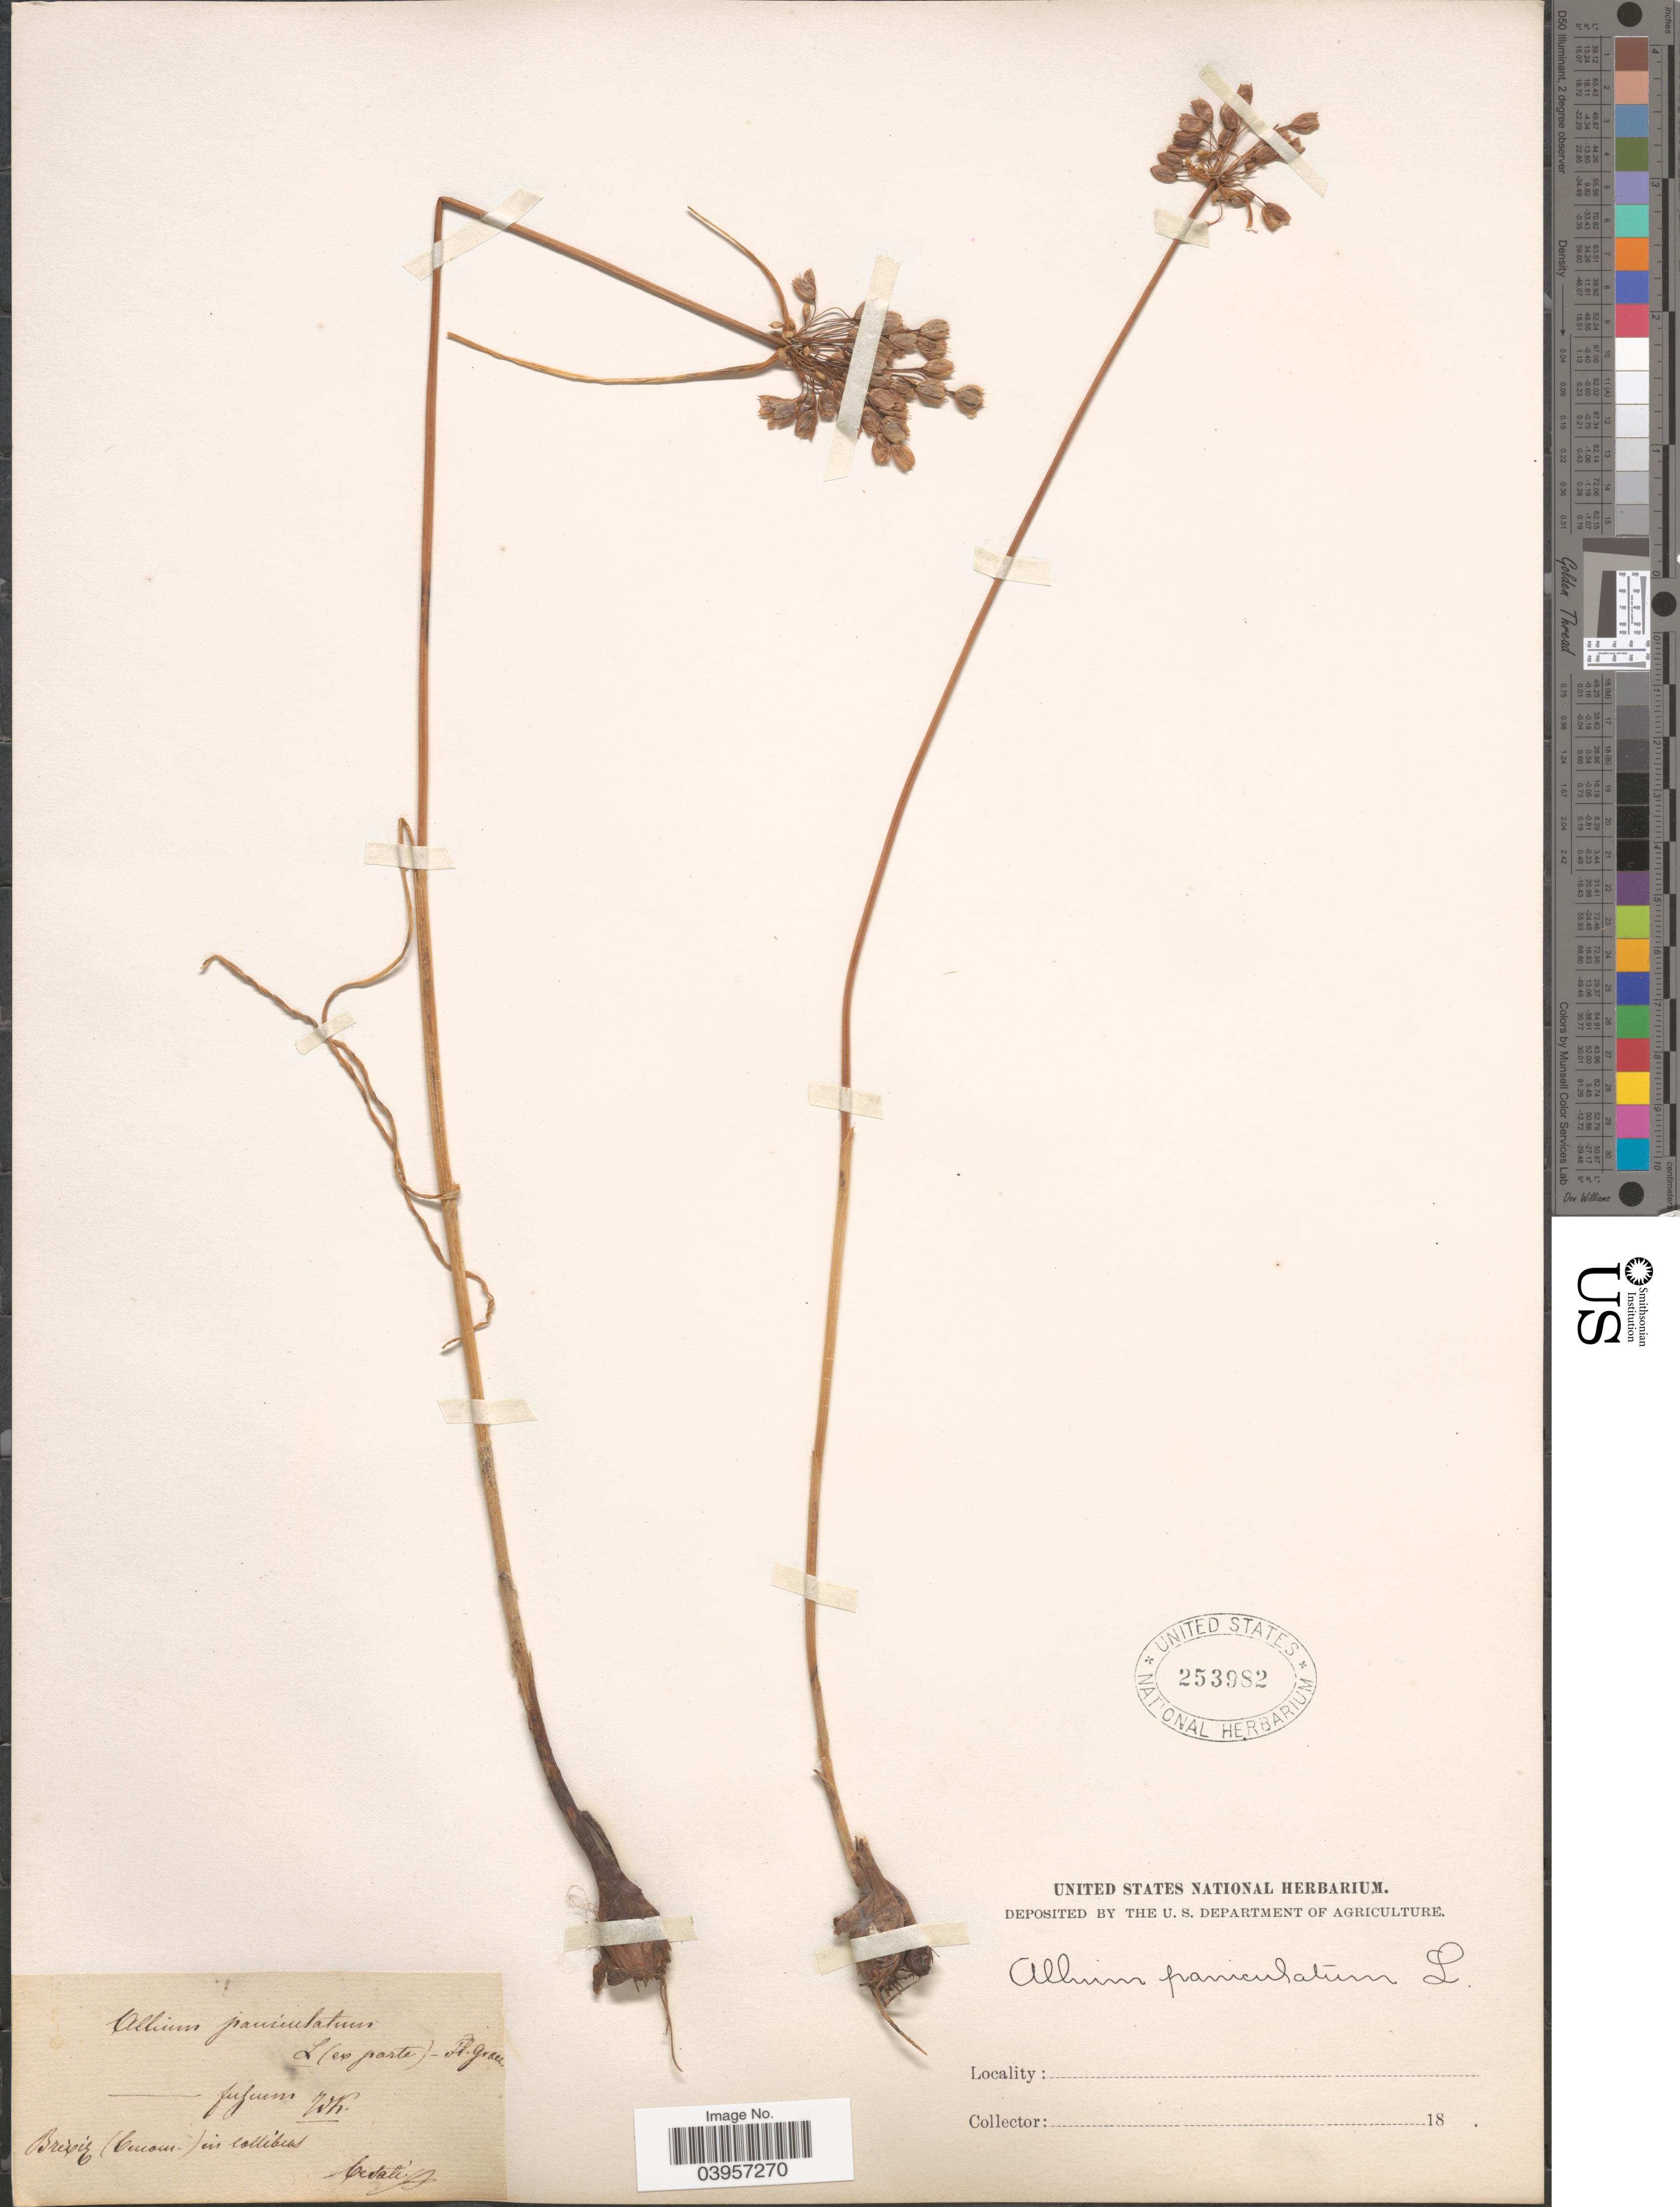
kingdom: Plantae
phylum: Tracheophyta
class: Liliopsida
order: Asparagales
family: Amaryllidaceae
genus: Allium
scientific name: Allium paniculatum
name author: L.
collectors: Cesati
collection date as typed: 18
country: Switzerland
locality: Brienz (Cenoni.) in collibus.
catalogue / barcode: US 253982